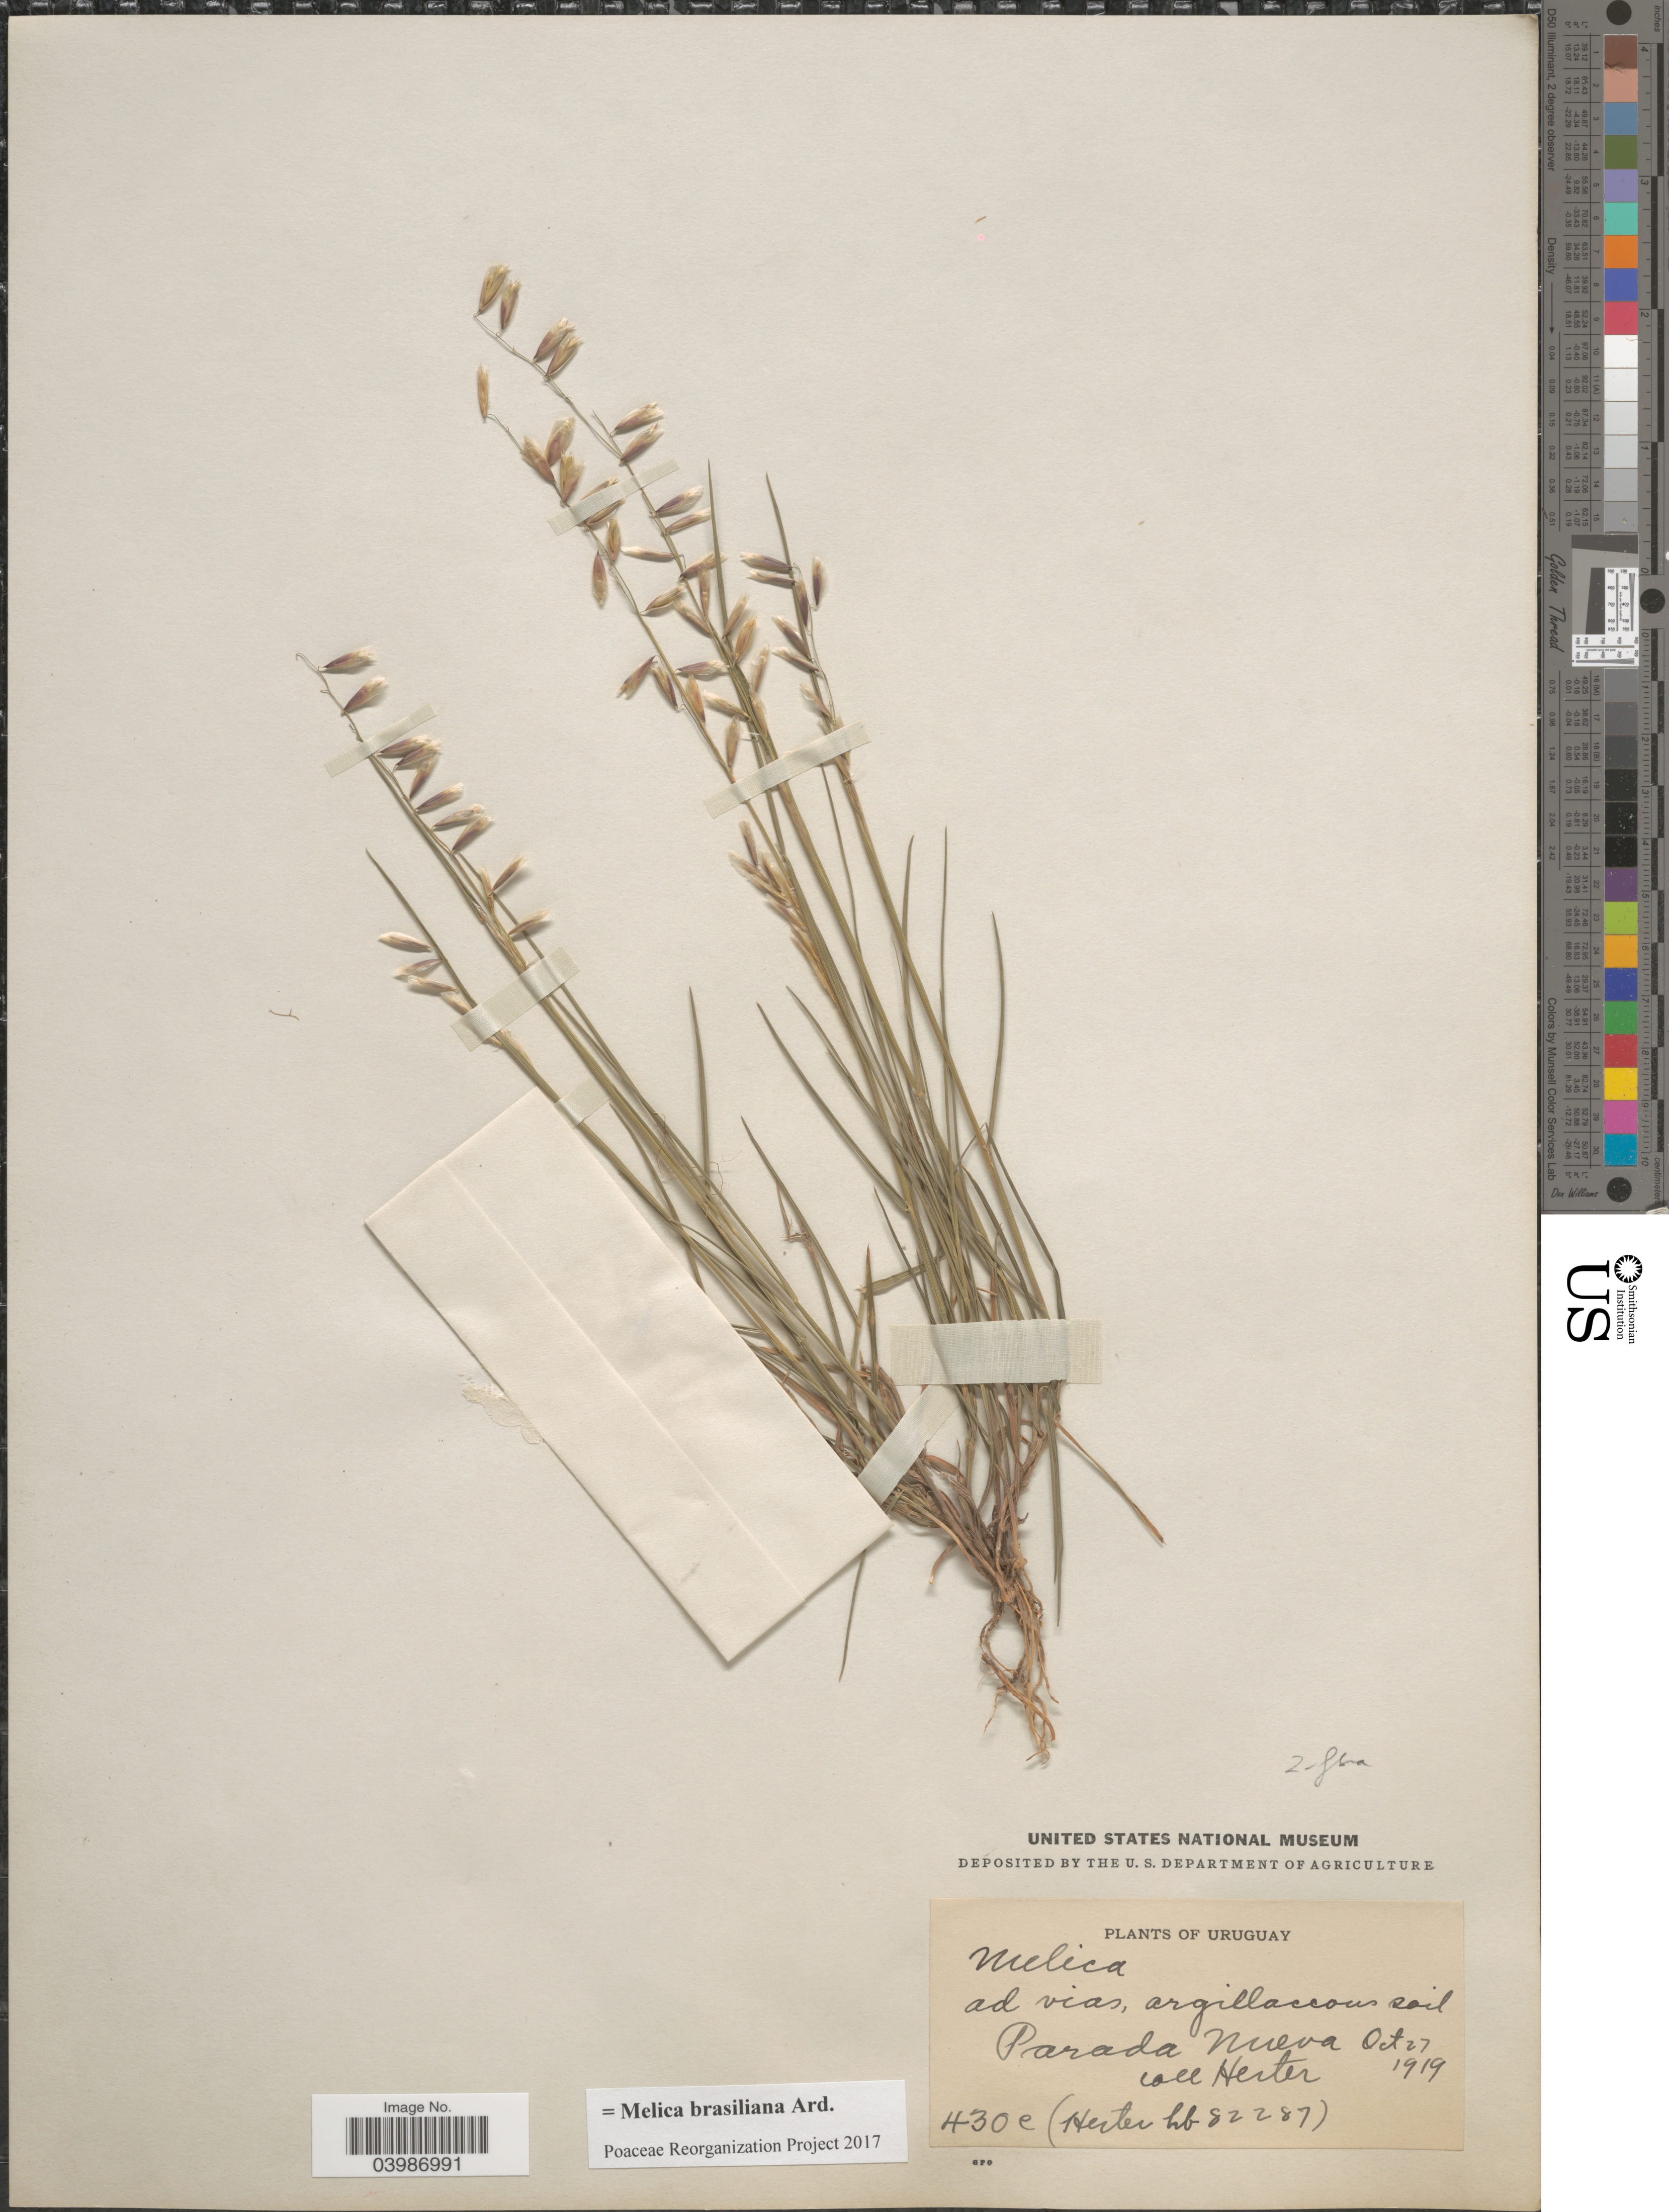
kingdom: Plantae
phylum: Tracheophyta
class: Liliopsida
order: Poales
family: Poaceae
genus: Melica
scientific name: Melica brasiliana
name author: Ard.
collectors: Herter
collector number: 430 e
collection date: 1919-10-27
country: Uruguay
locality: Parada Nueva.